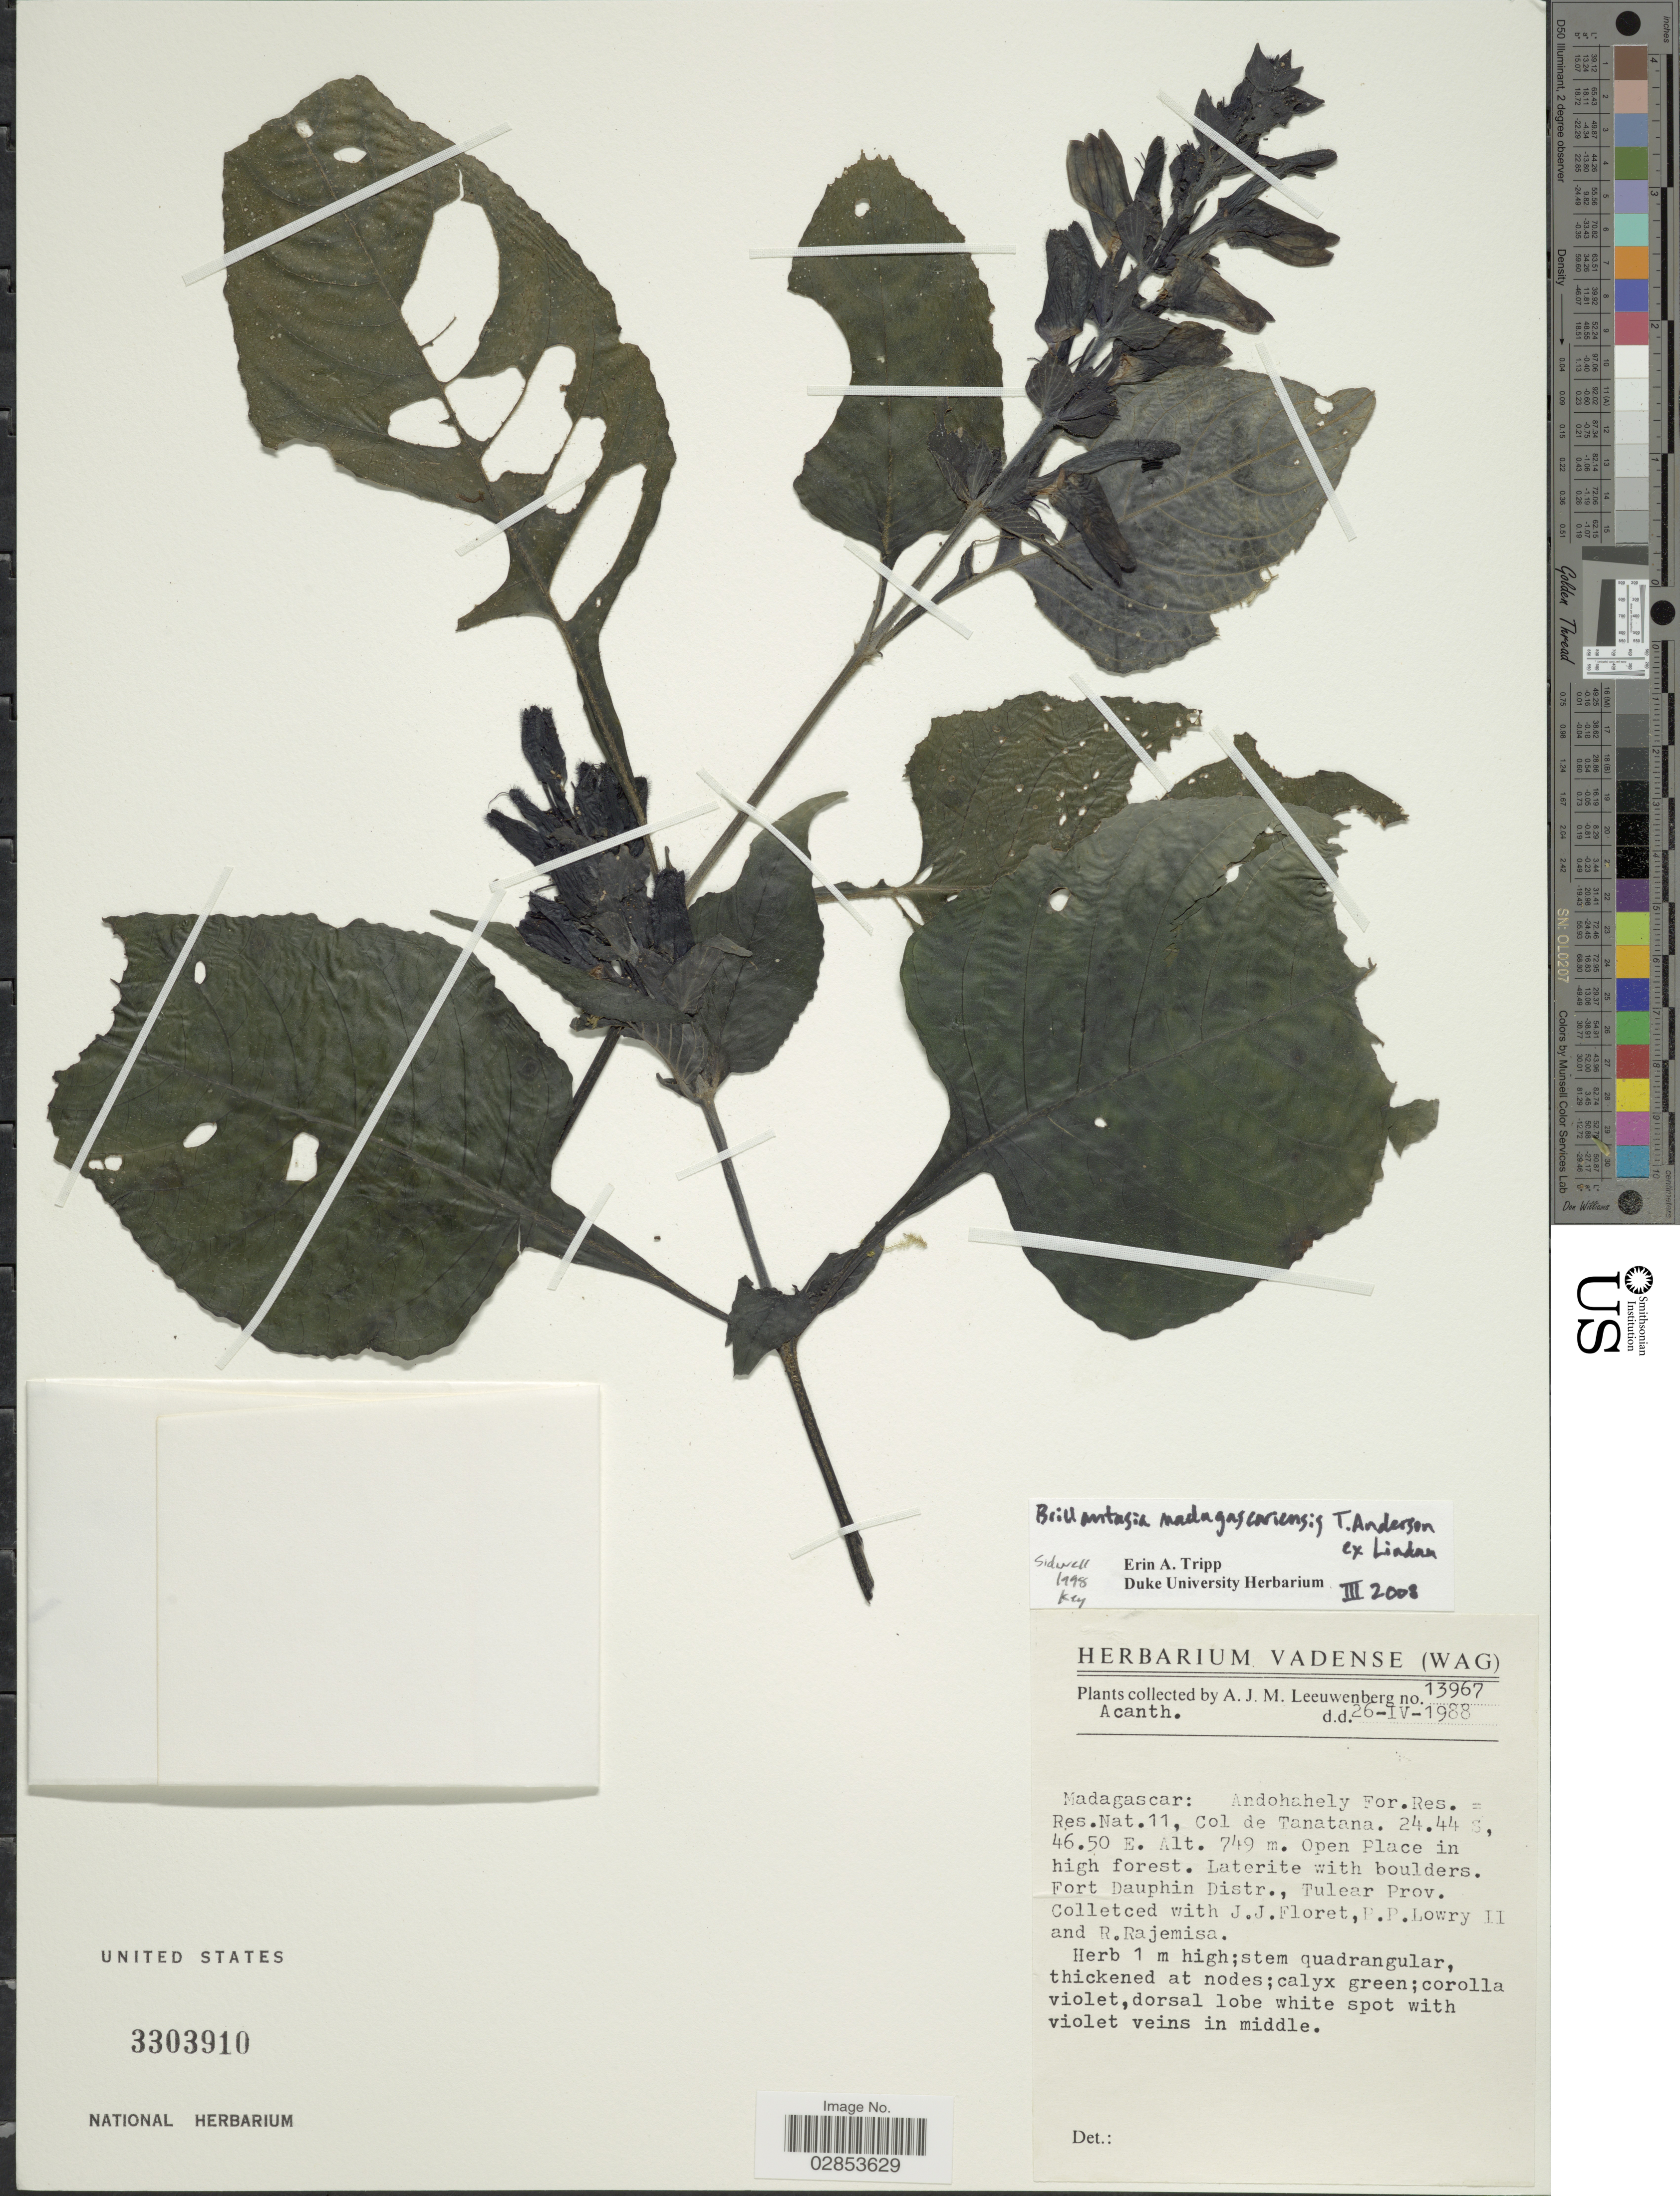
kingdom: Plantae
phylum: Tracheophyta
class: Magnoliopsida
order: Lamiales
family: Acanthaceae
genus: Brillantaisia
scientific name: Brillantaisia madagascariensis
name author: T. Anderson ex Lindau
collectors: A. J. M. Leeuwenberg, J. Floret, P. P. Lowry & R. Rajemisa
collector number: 13967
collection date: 1988-04-26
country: Madagascar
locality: Andohahely For. Res. Res. Nat. 11, Tanatana.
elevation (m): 749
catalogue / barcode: US 3303910